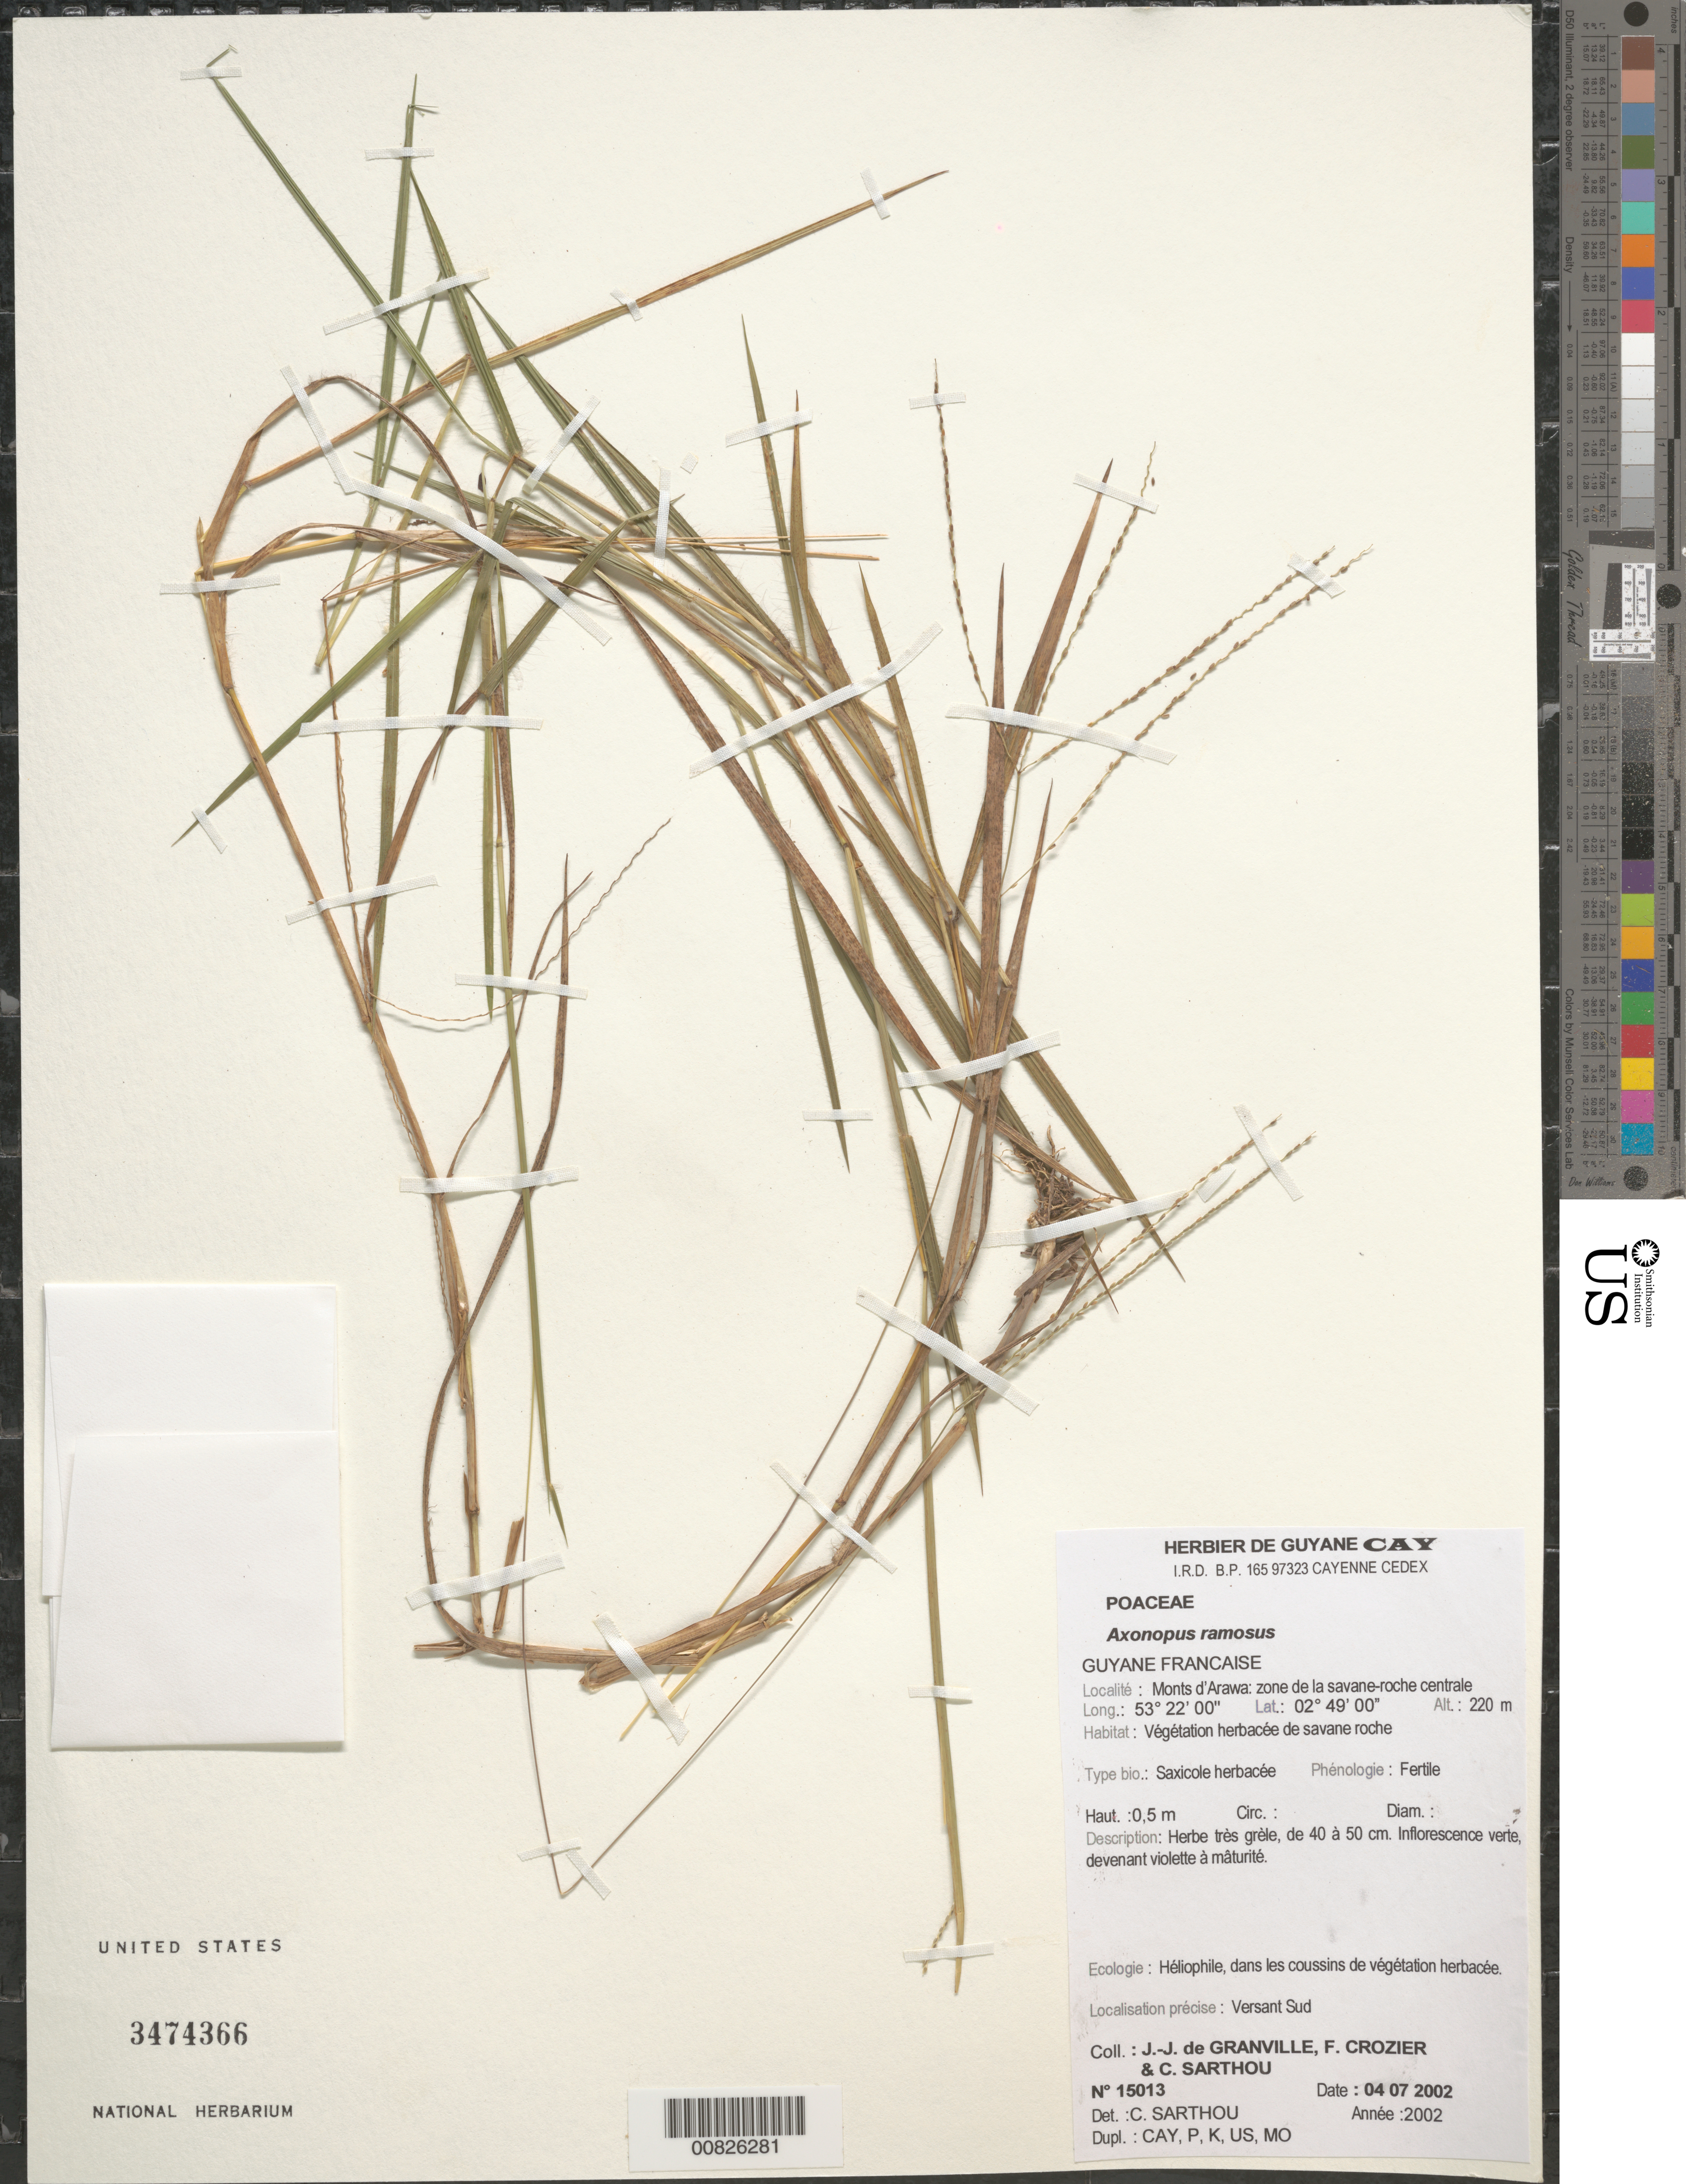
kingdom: Plantae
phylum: Tracheophyta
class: Liliopsida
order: Poales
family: Poaceae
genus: Axonopus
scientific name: Axonopus ramosus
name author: Swallen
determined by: Sarthou, C.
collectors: J.-J. de Granville, F. Crozier & C. Sarthou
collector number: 15013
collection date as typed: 4-Jul-02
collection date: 2002-07-04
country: French Guiana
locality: Monts d'Arawa, zone de la savane-roche centrale, versant sud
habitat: Vegetation herbacée de savane roche; heliophile, dans les coussins de vegetation herbacée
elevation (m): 220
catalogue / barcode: US 3474366